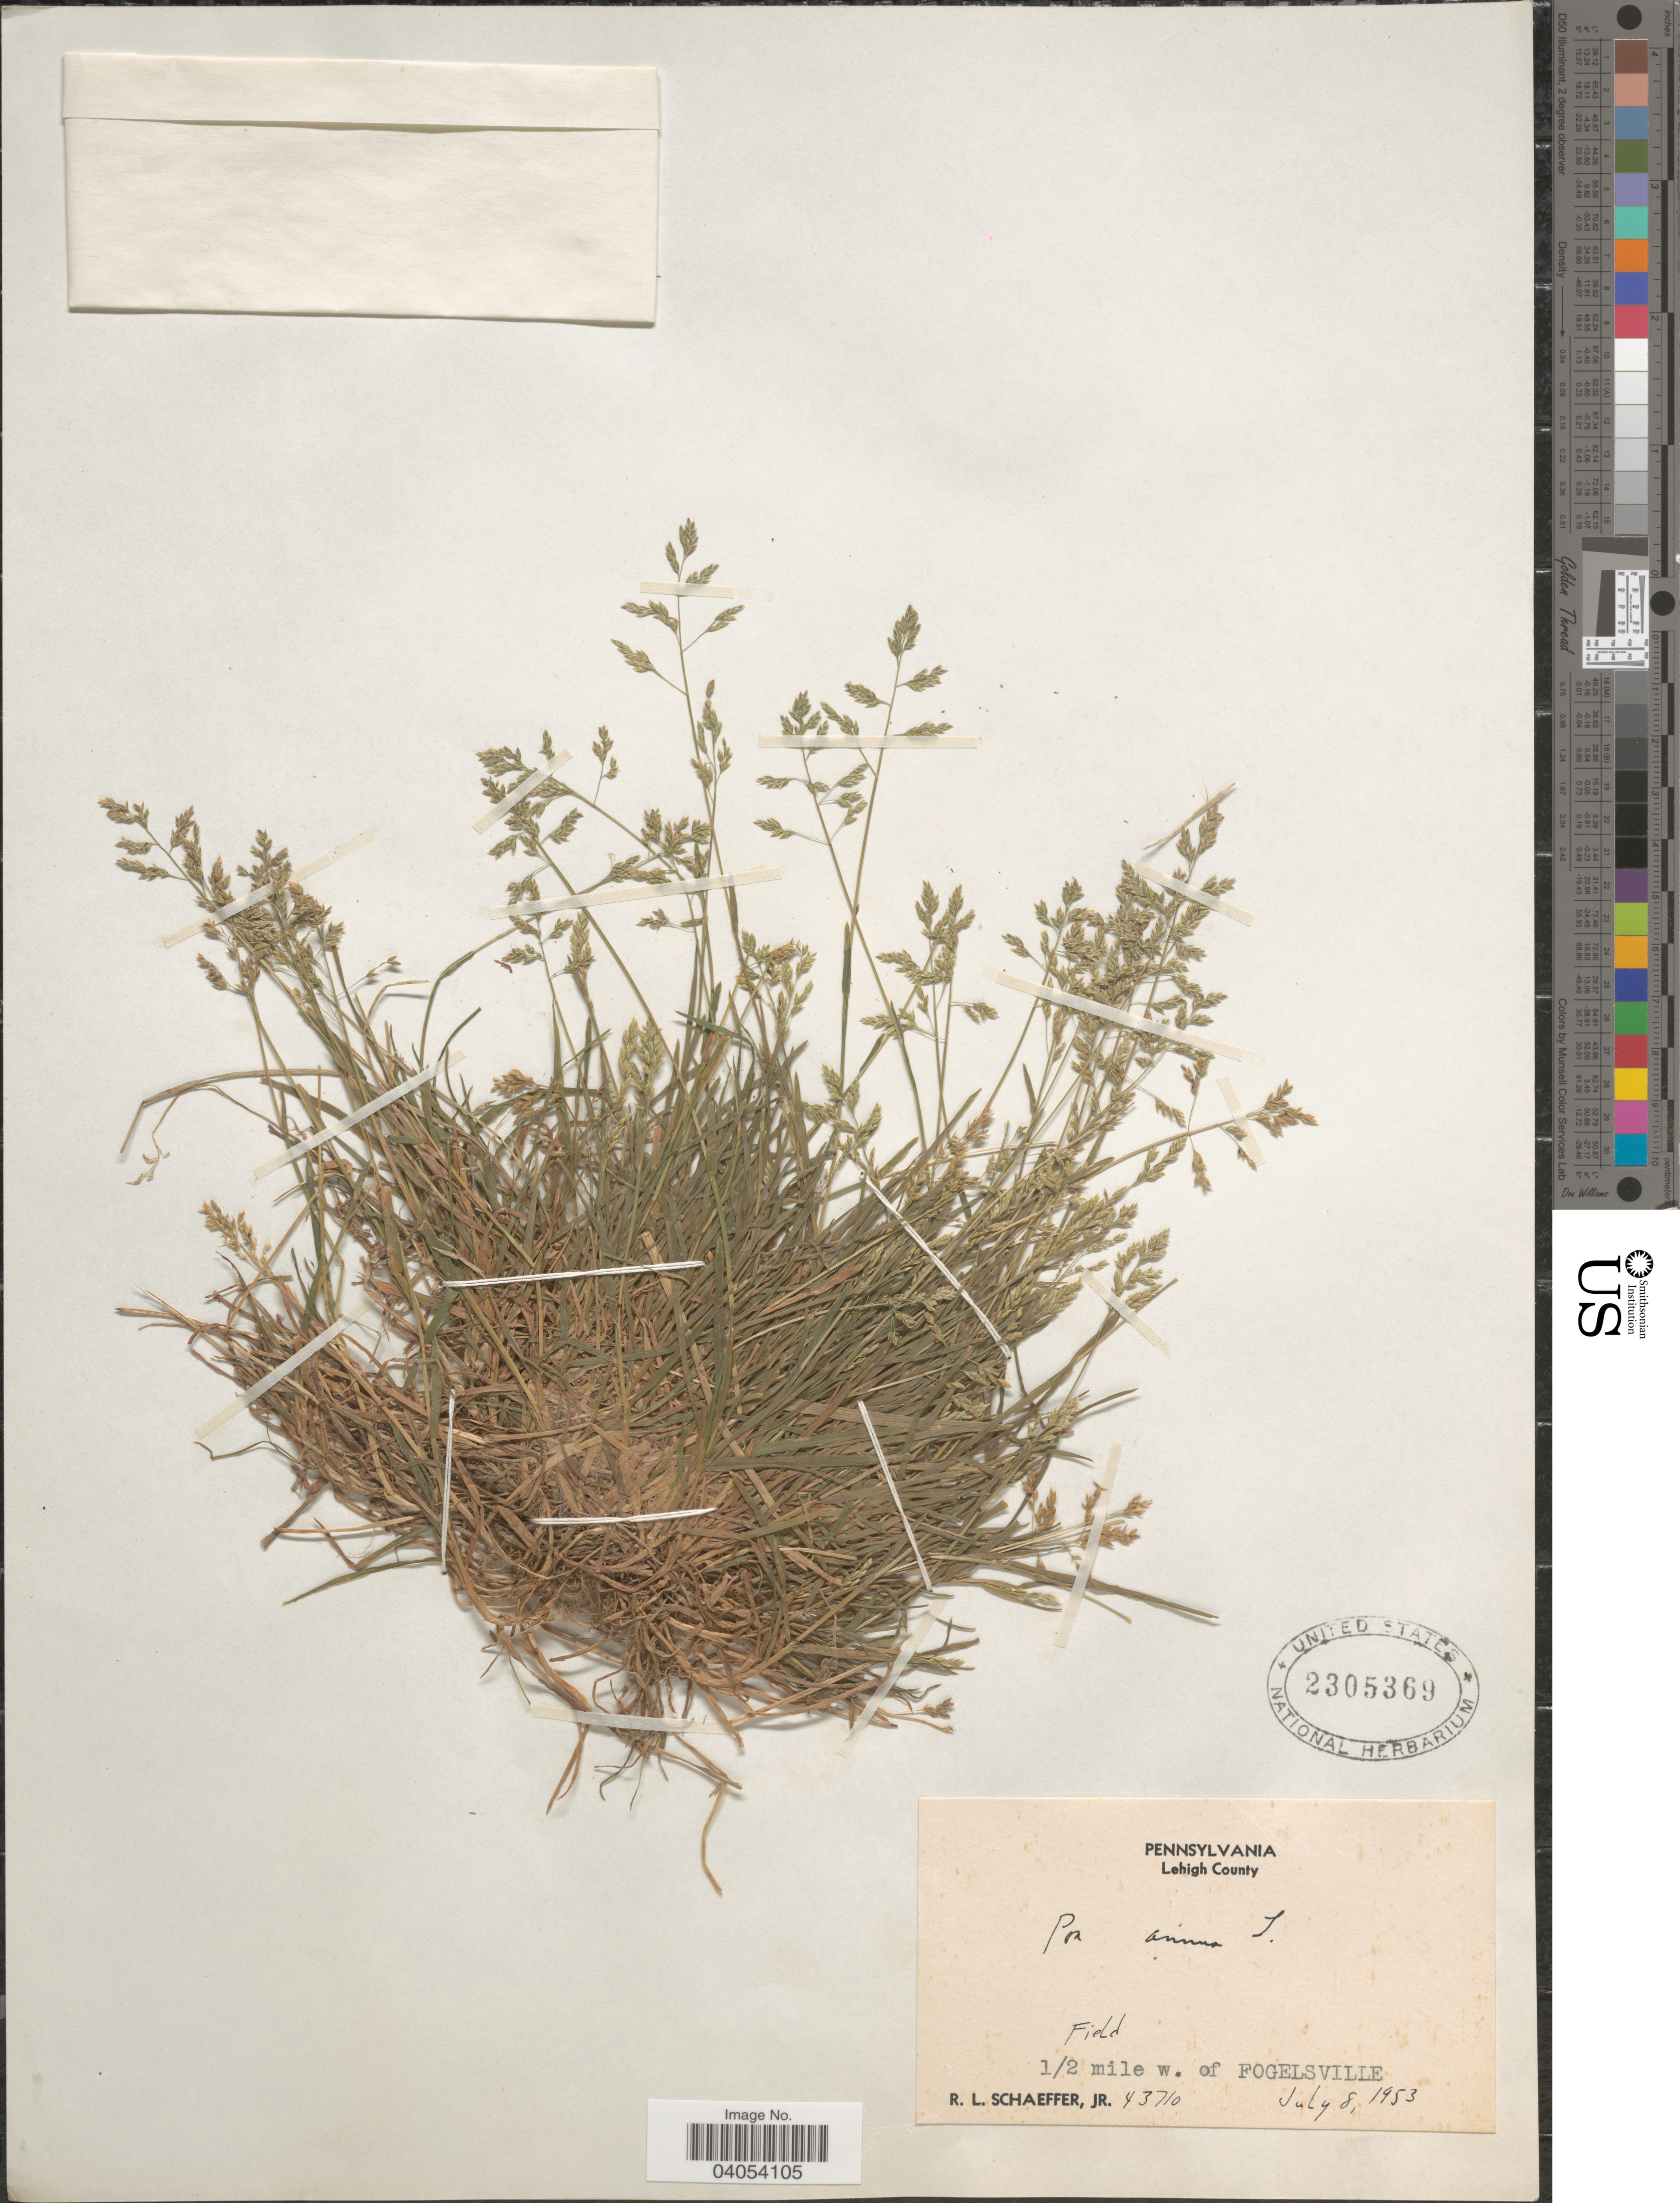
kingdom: Plantae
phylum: Tracheophyta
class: Liliopsida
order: Poales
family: Poaceae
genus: Poa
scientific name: Poa annua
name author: L.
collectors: R. L. Schaeffer Jr.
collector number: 43710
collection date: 1953-07-08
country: United States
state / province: Pennsylvania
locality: Lehigh County. Field 1/2 mile w. of Fogelsville.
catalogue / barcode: US 2305369